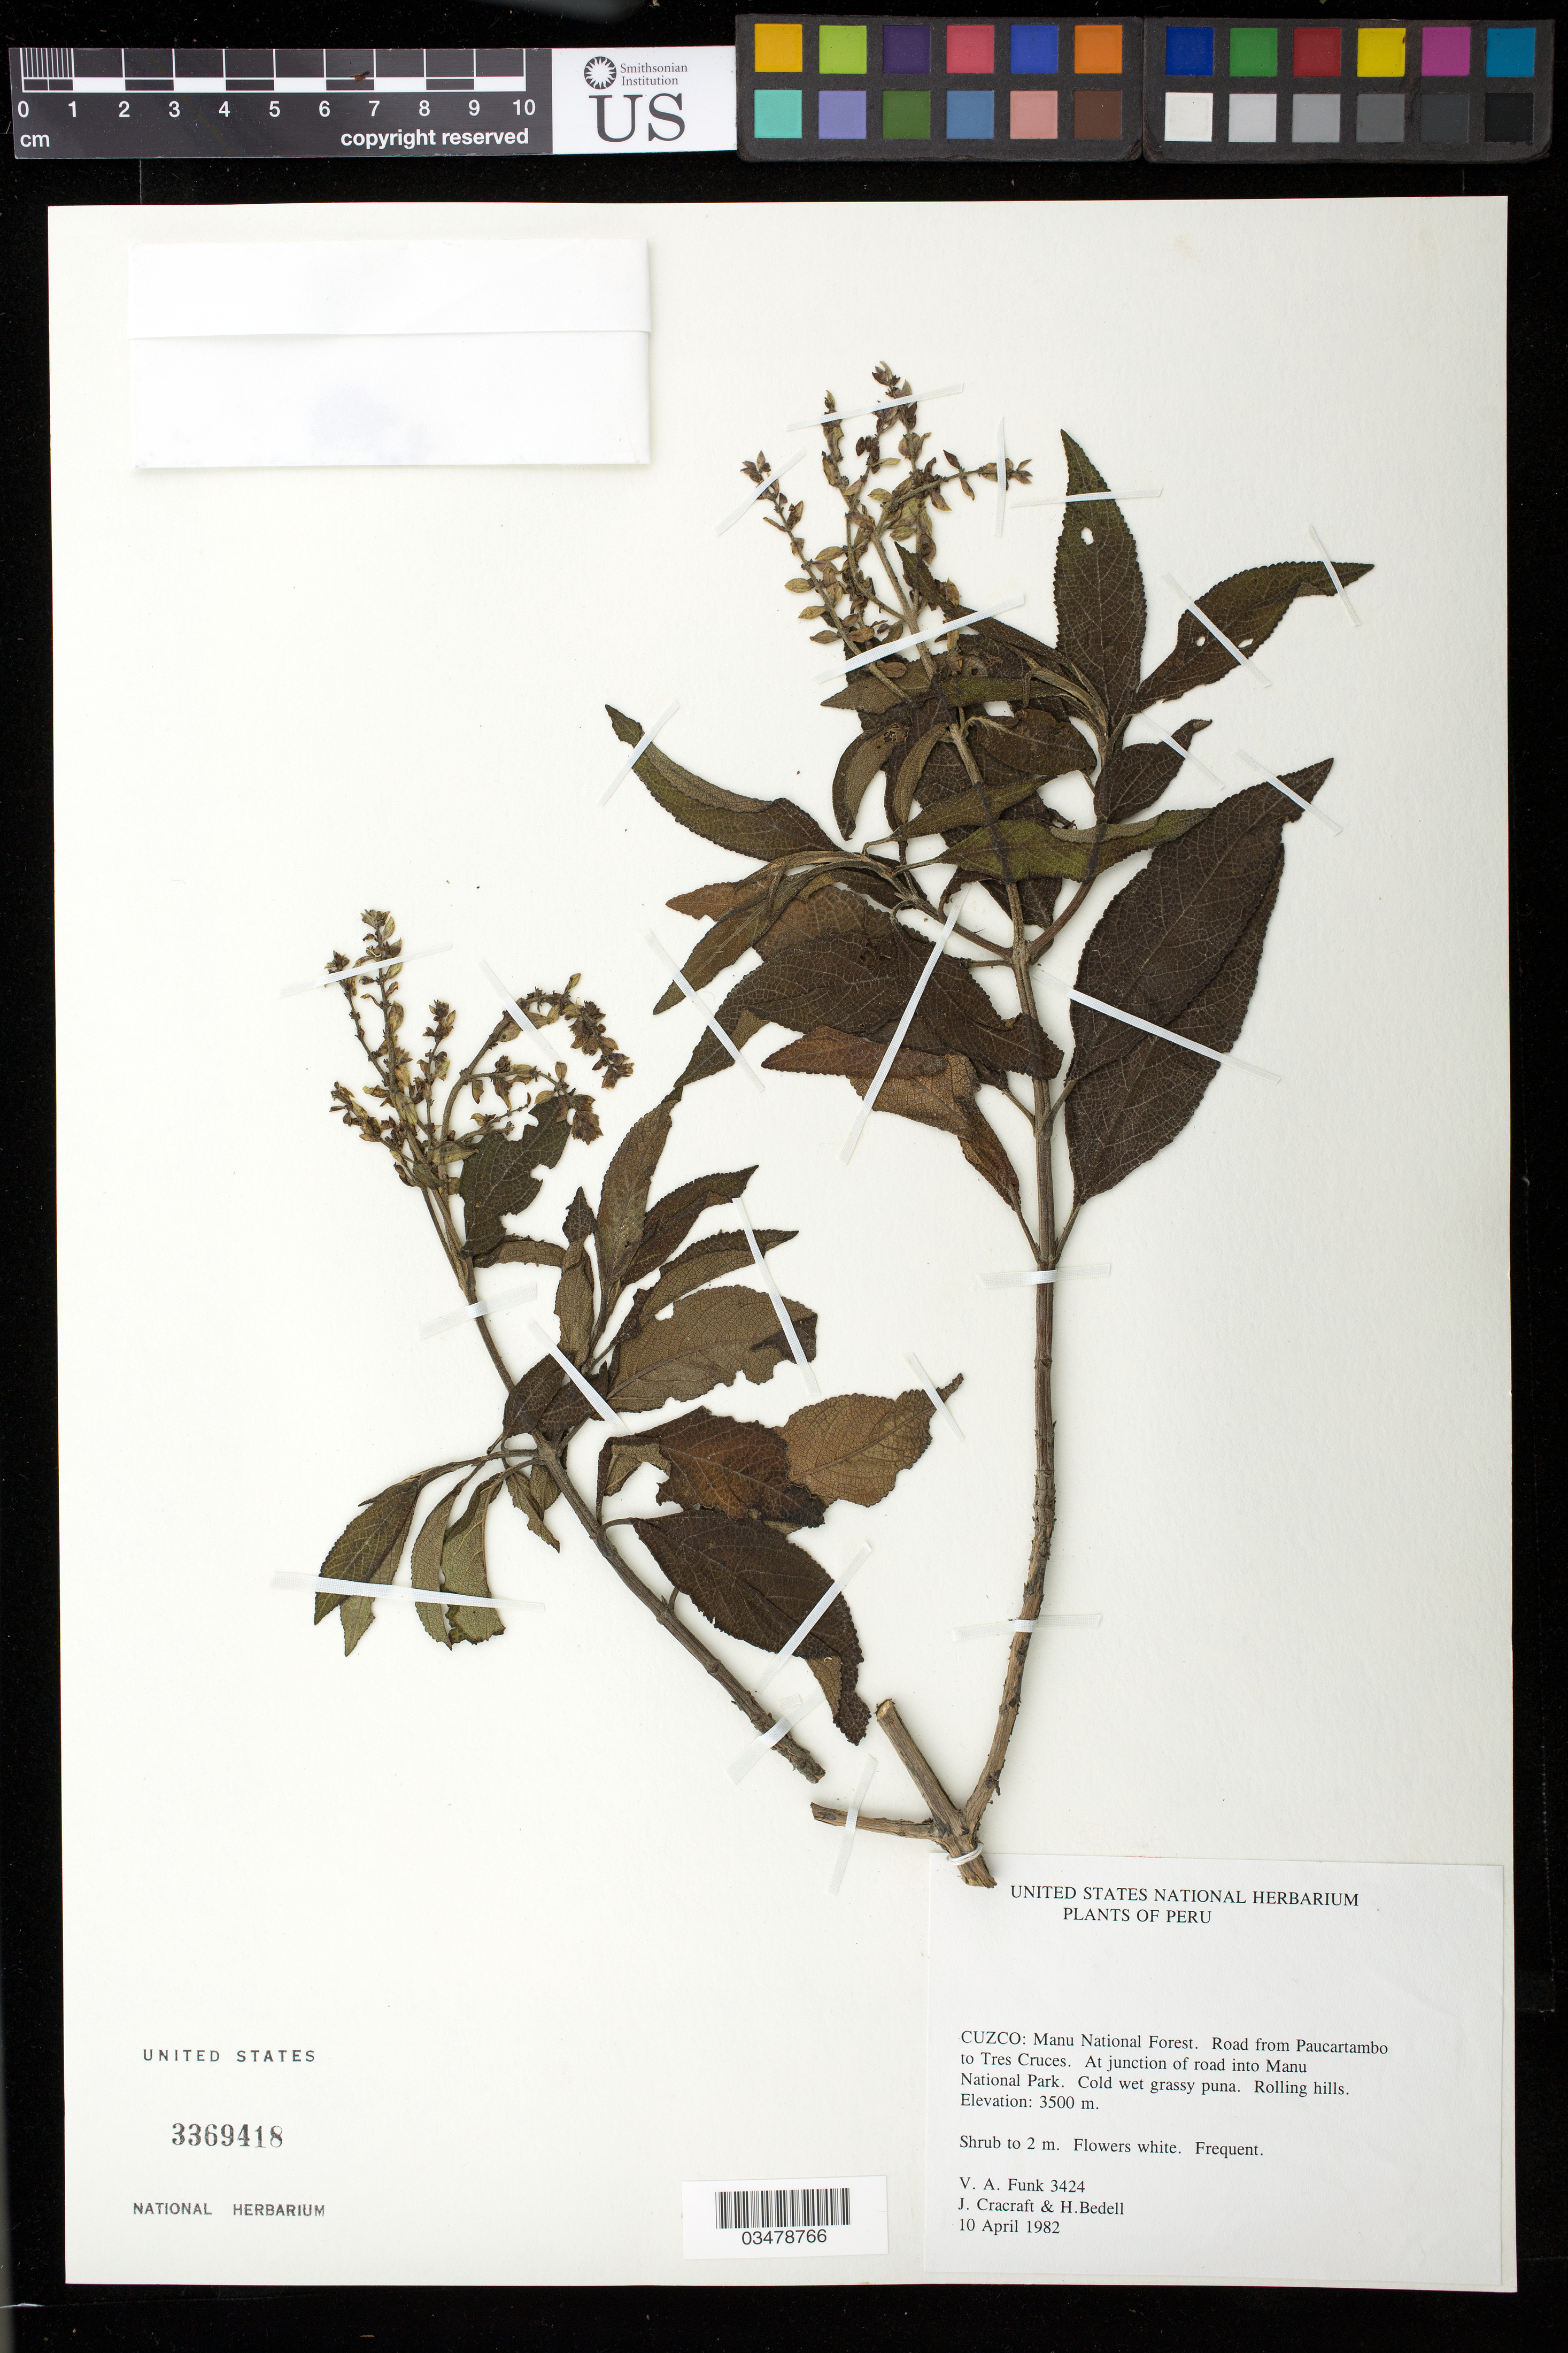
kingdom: Plantae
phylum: Tracheophyta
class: Magnoliopsida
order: Lamiales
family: Lamiaceae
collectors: V. Funk, J. L. Cracraft & H. G. Bedell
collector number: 3424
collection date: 1982-04-10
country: Peru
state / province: Cusco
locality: Manu National Forest. Road from Paucartambo to Tres Cruces. At junction of main road into Manu National Park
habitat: Cold wet grassy puna, rolling hills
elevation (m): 3500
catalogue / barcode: US 3369418